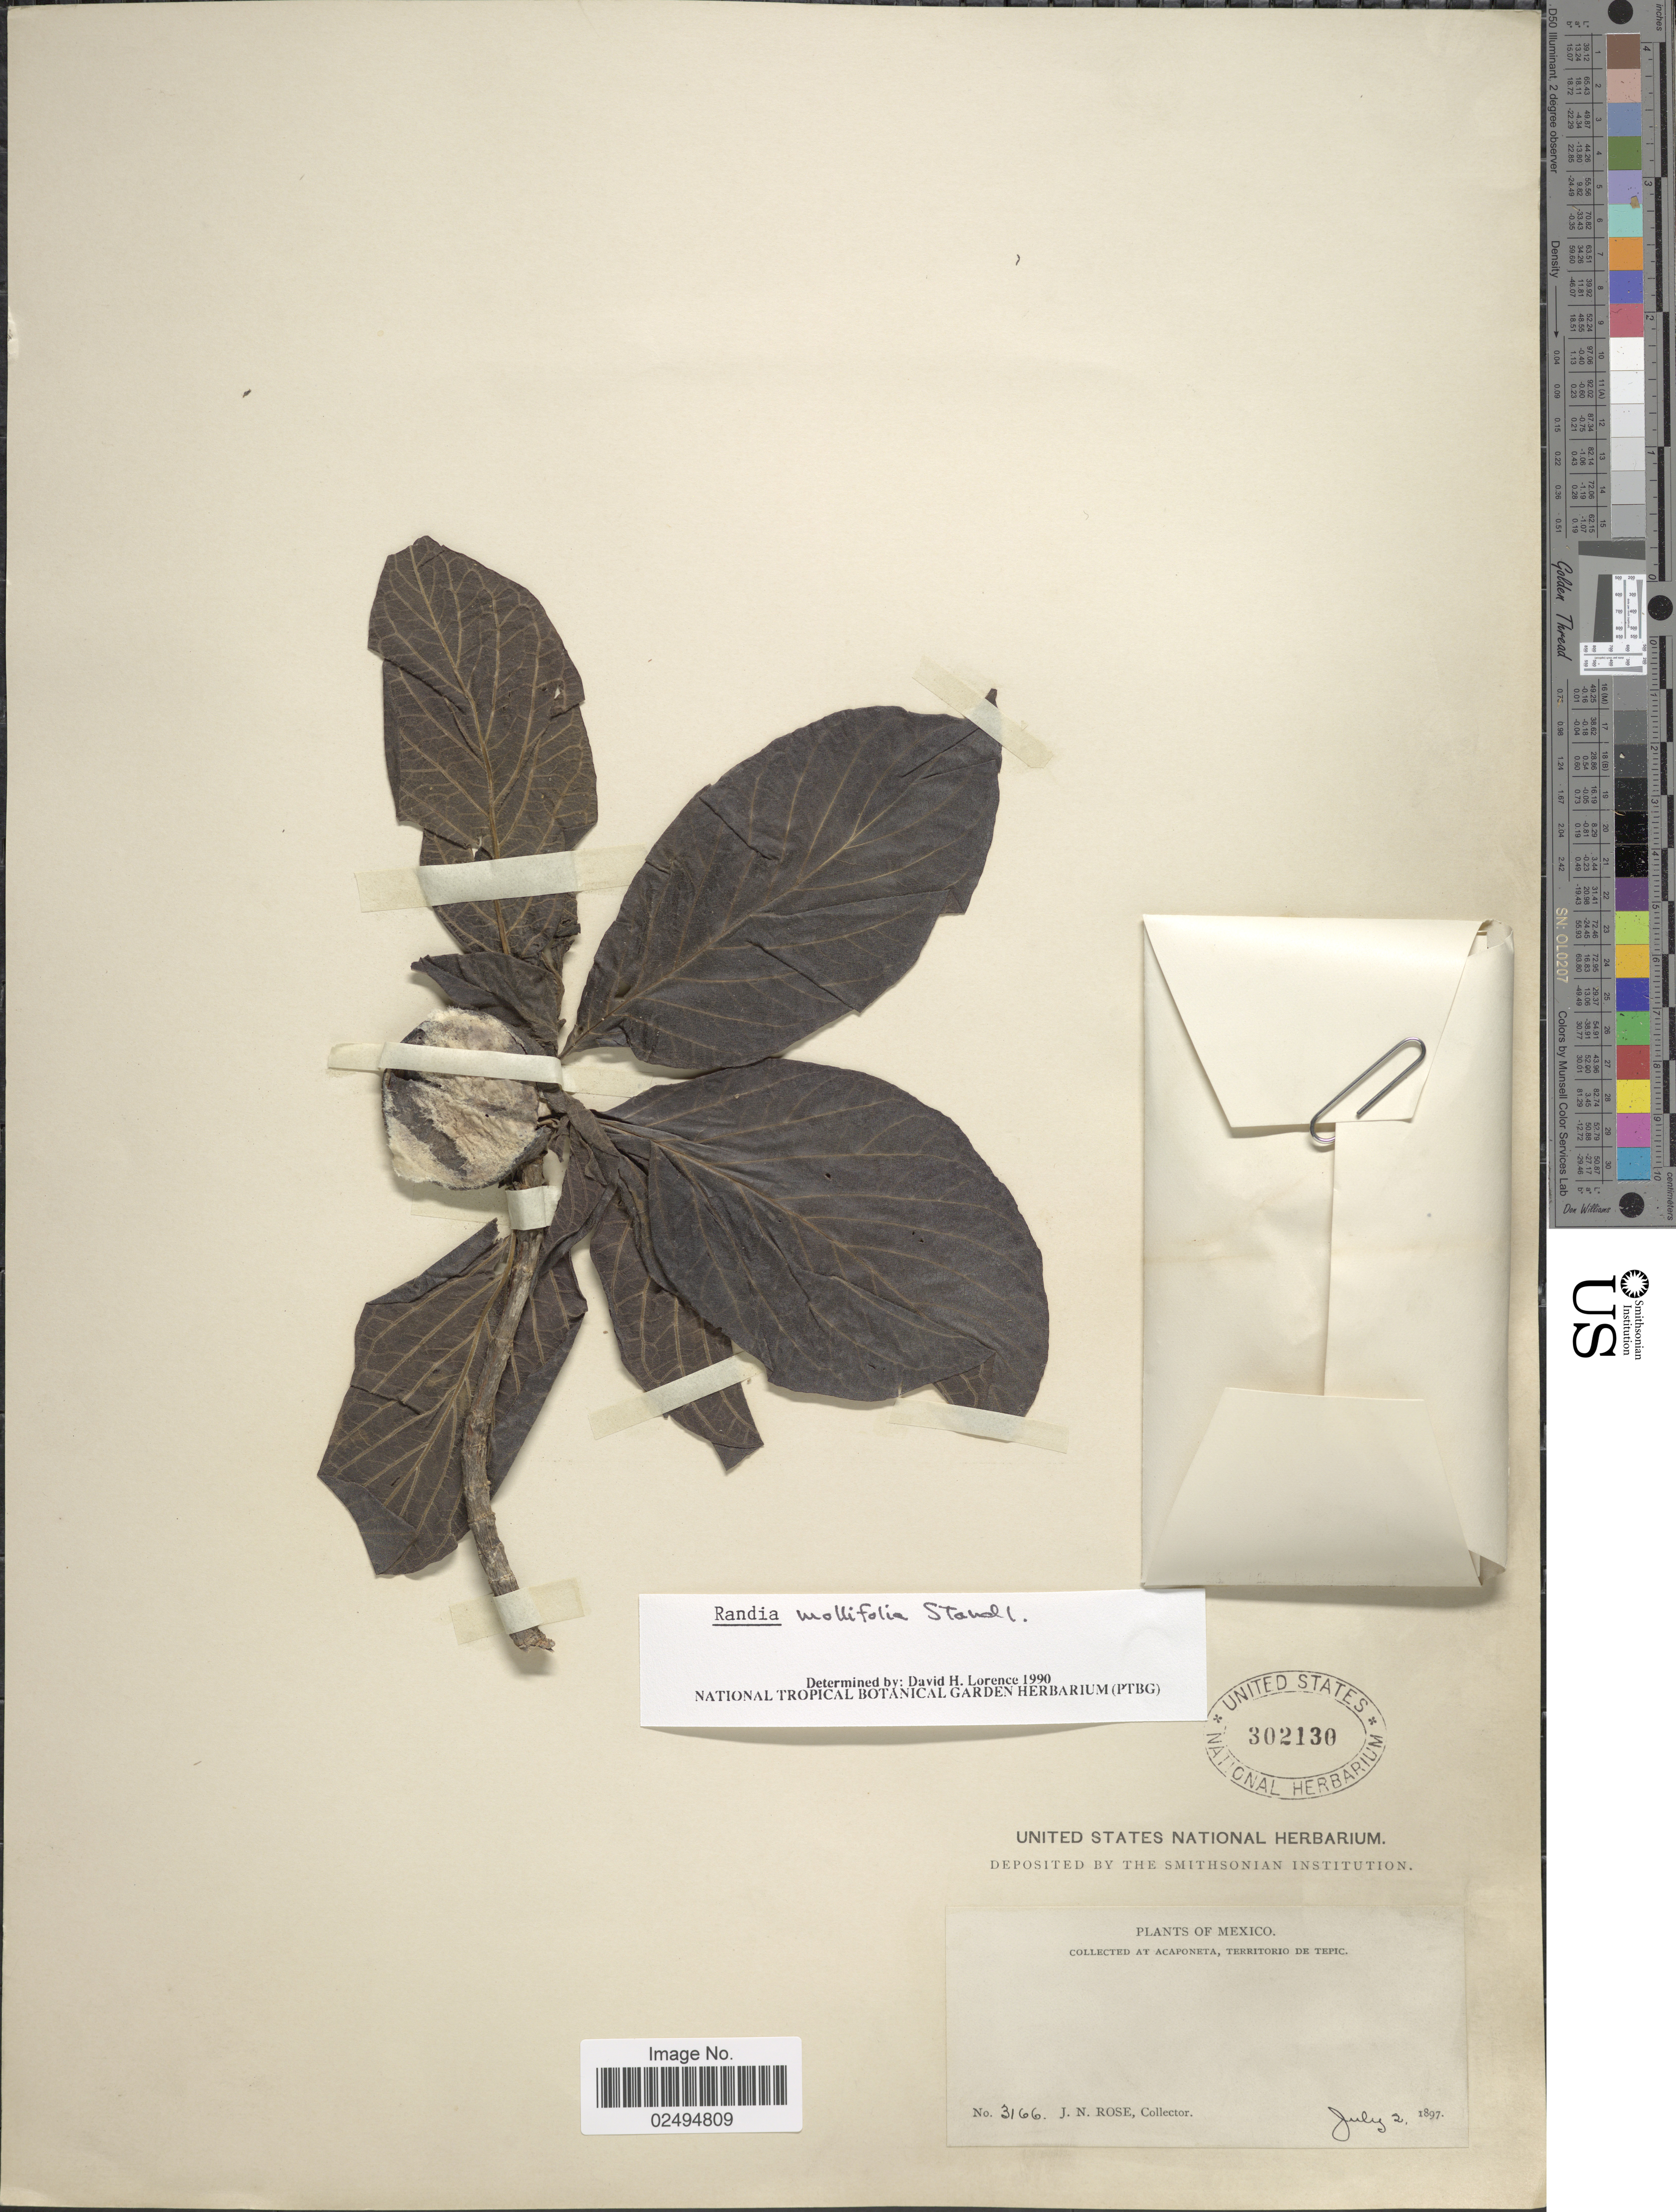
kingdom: Plantae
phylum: Tracheophyta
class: Magnoliopsida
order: Gentianales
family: Rubiaceae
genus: Randia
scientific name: Randia mollifolia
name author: Standl.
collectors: J. N. Rose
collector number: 3166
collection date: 1897-07-02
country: Mexico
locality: At Acaponeta, Territorio De Tepic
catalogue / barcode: US 302130